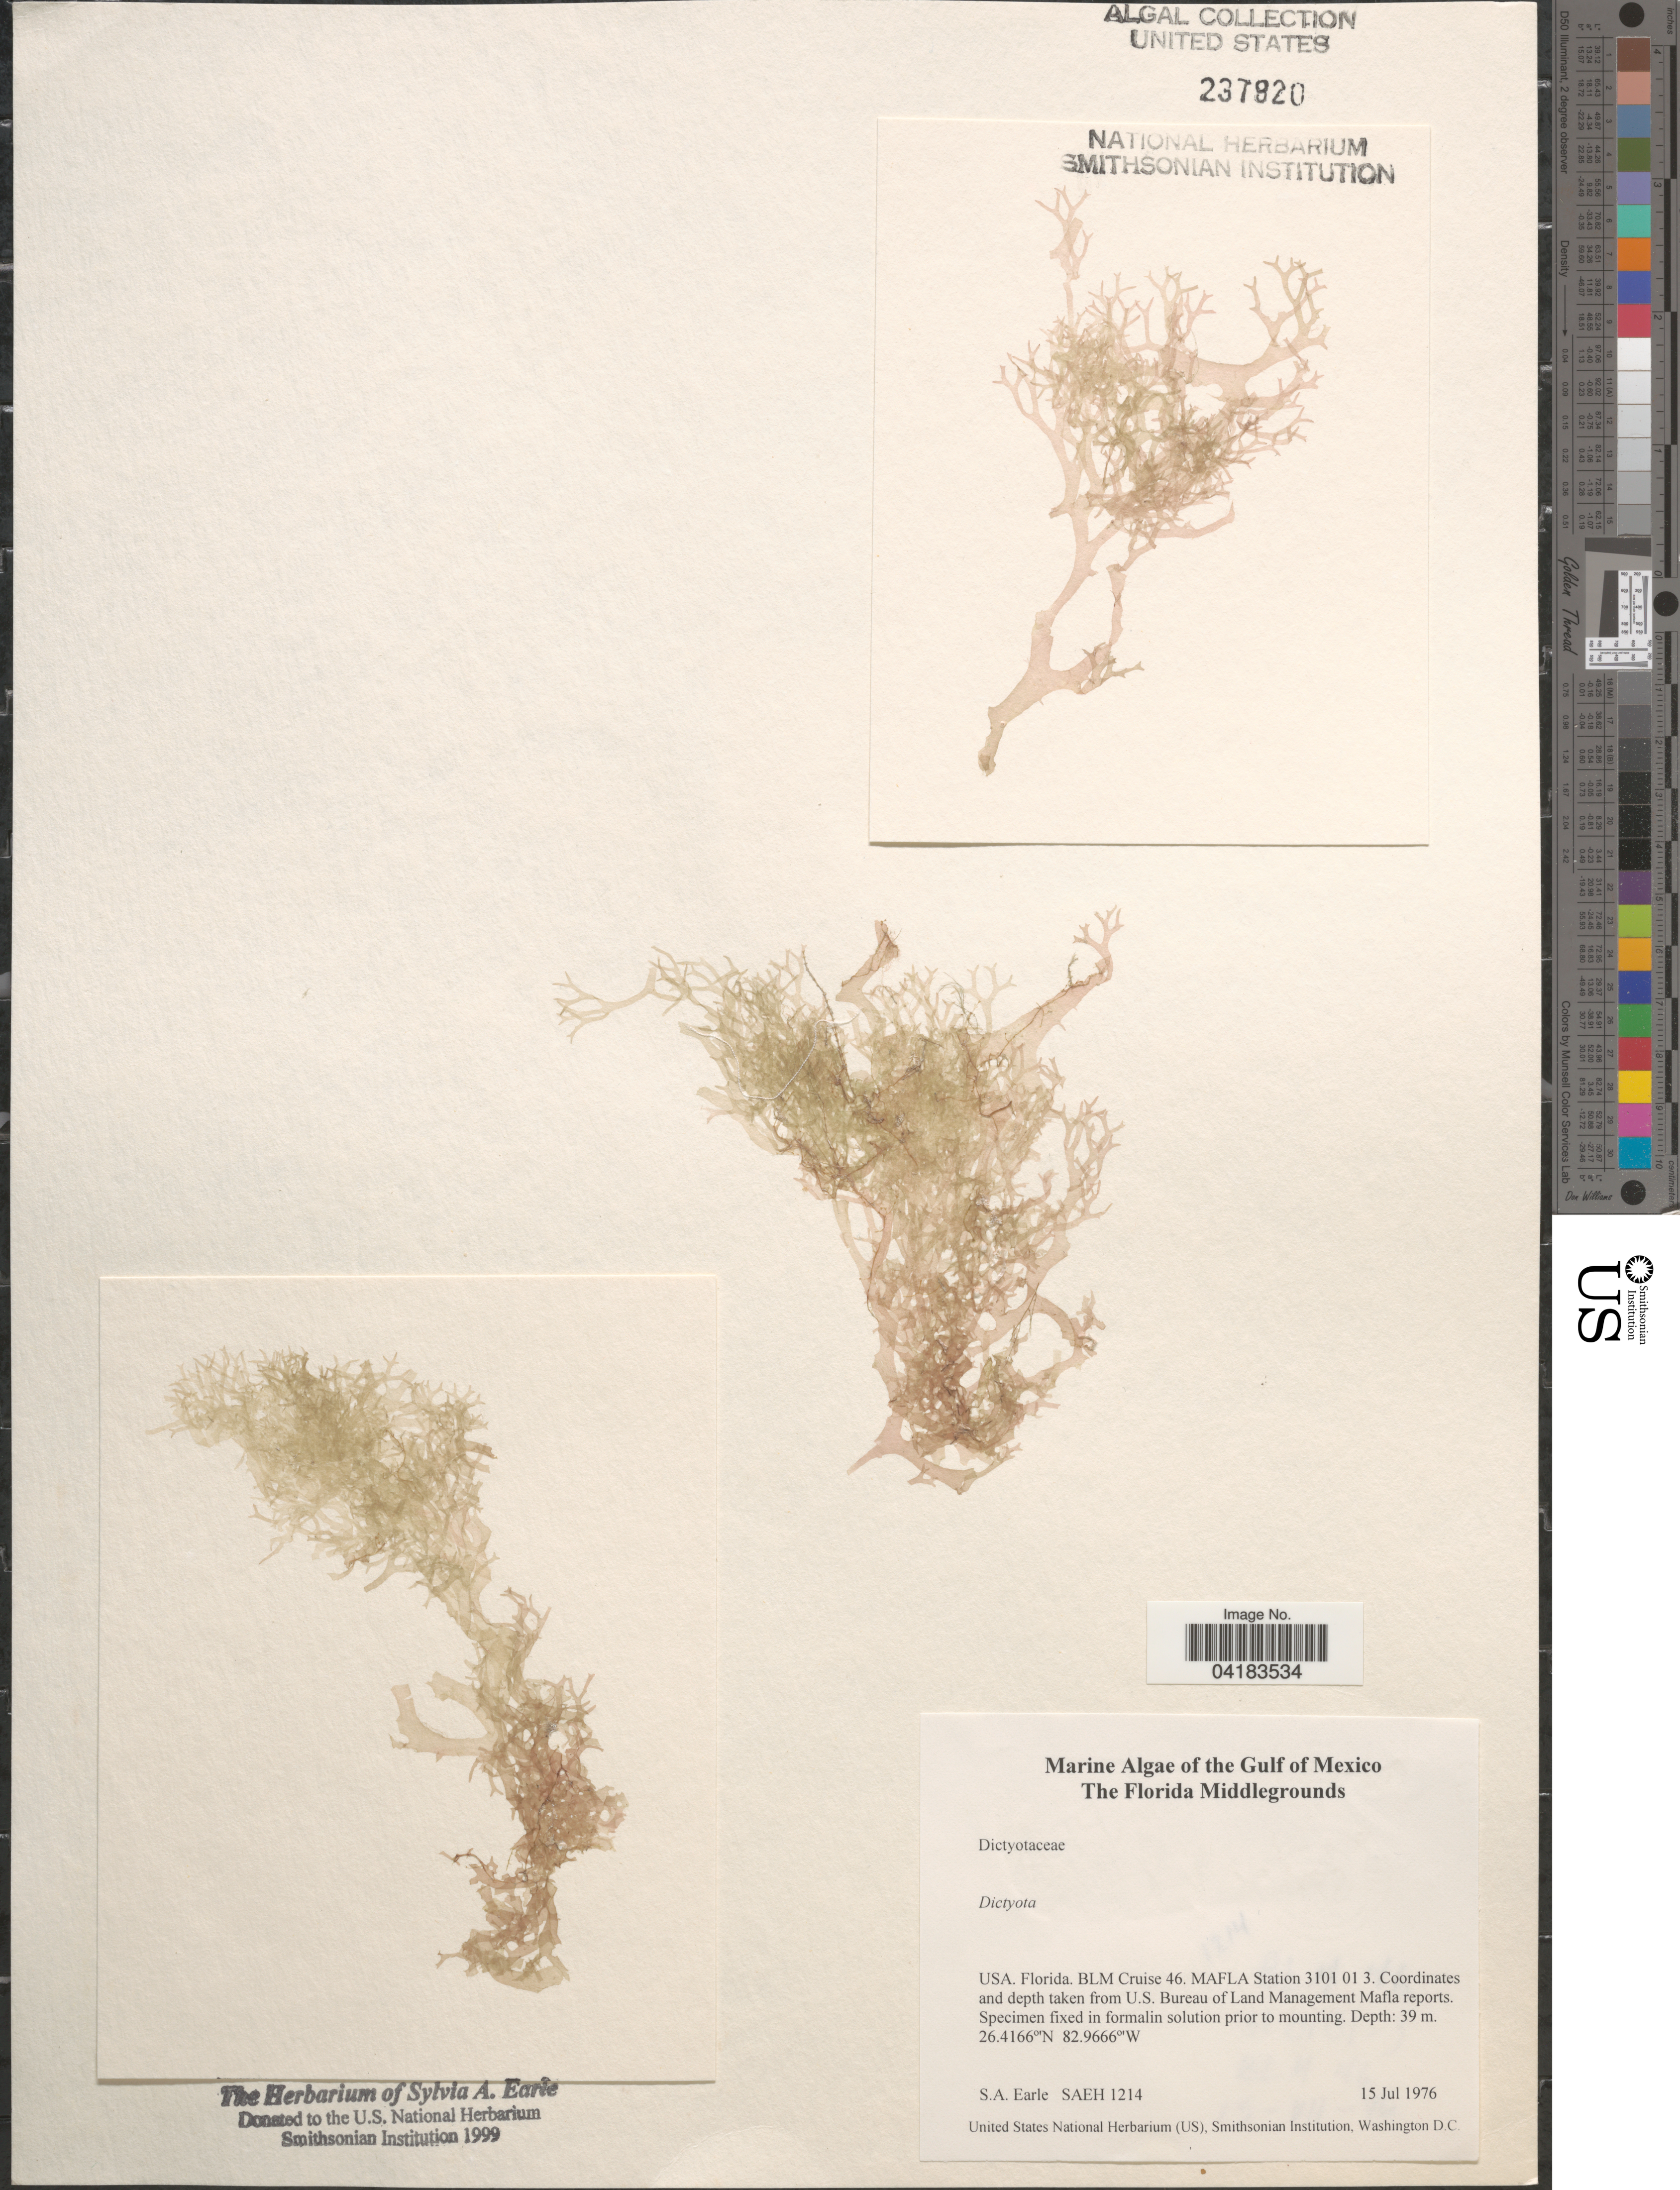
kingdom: Chromista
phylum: Ochrophyta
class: Phaeophyceae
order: Dictyotales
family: Dictyotaceae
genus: Dictyota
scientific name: Dictyota sp.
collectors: S. A. Earle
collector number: SAEH1214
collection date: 1976-07-15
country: United States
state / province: Florida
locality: The Gulf of Mexico. The Florida Middlegrounds. BLM Cruise 46. MAFLA Station 3101 01 3. Coordinates and depth taken from U.S. Bureau of Land Management Mafla reports.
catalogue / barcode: US 237820